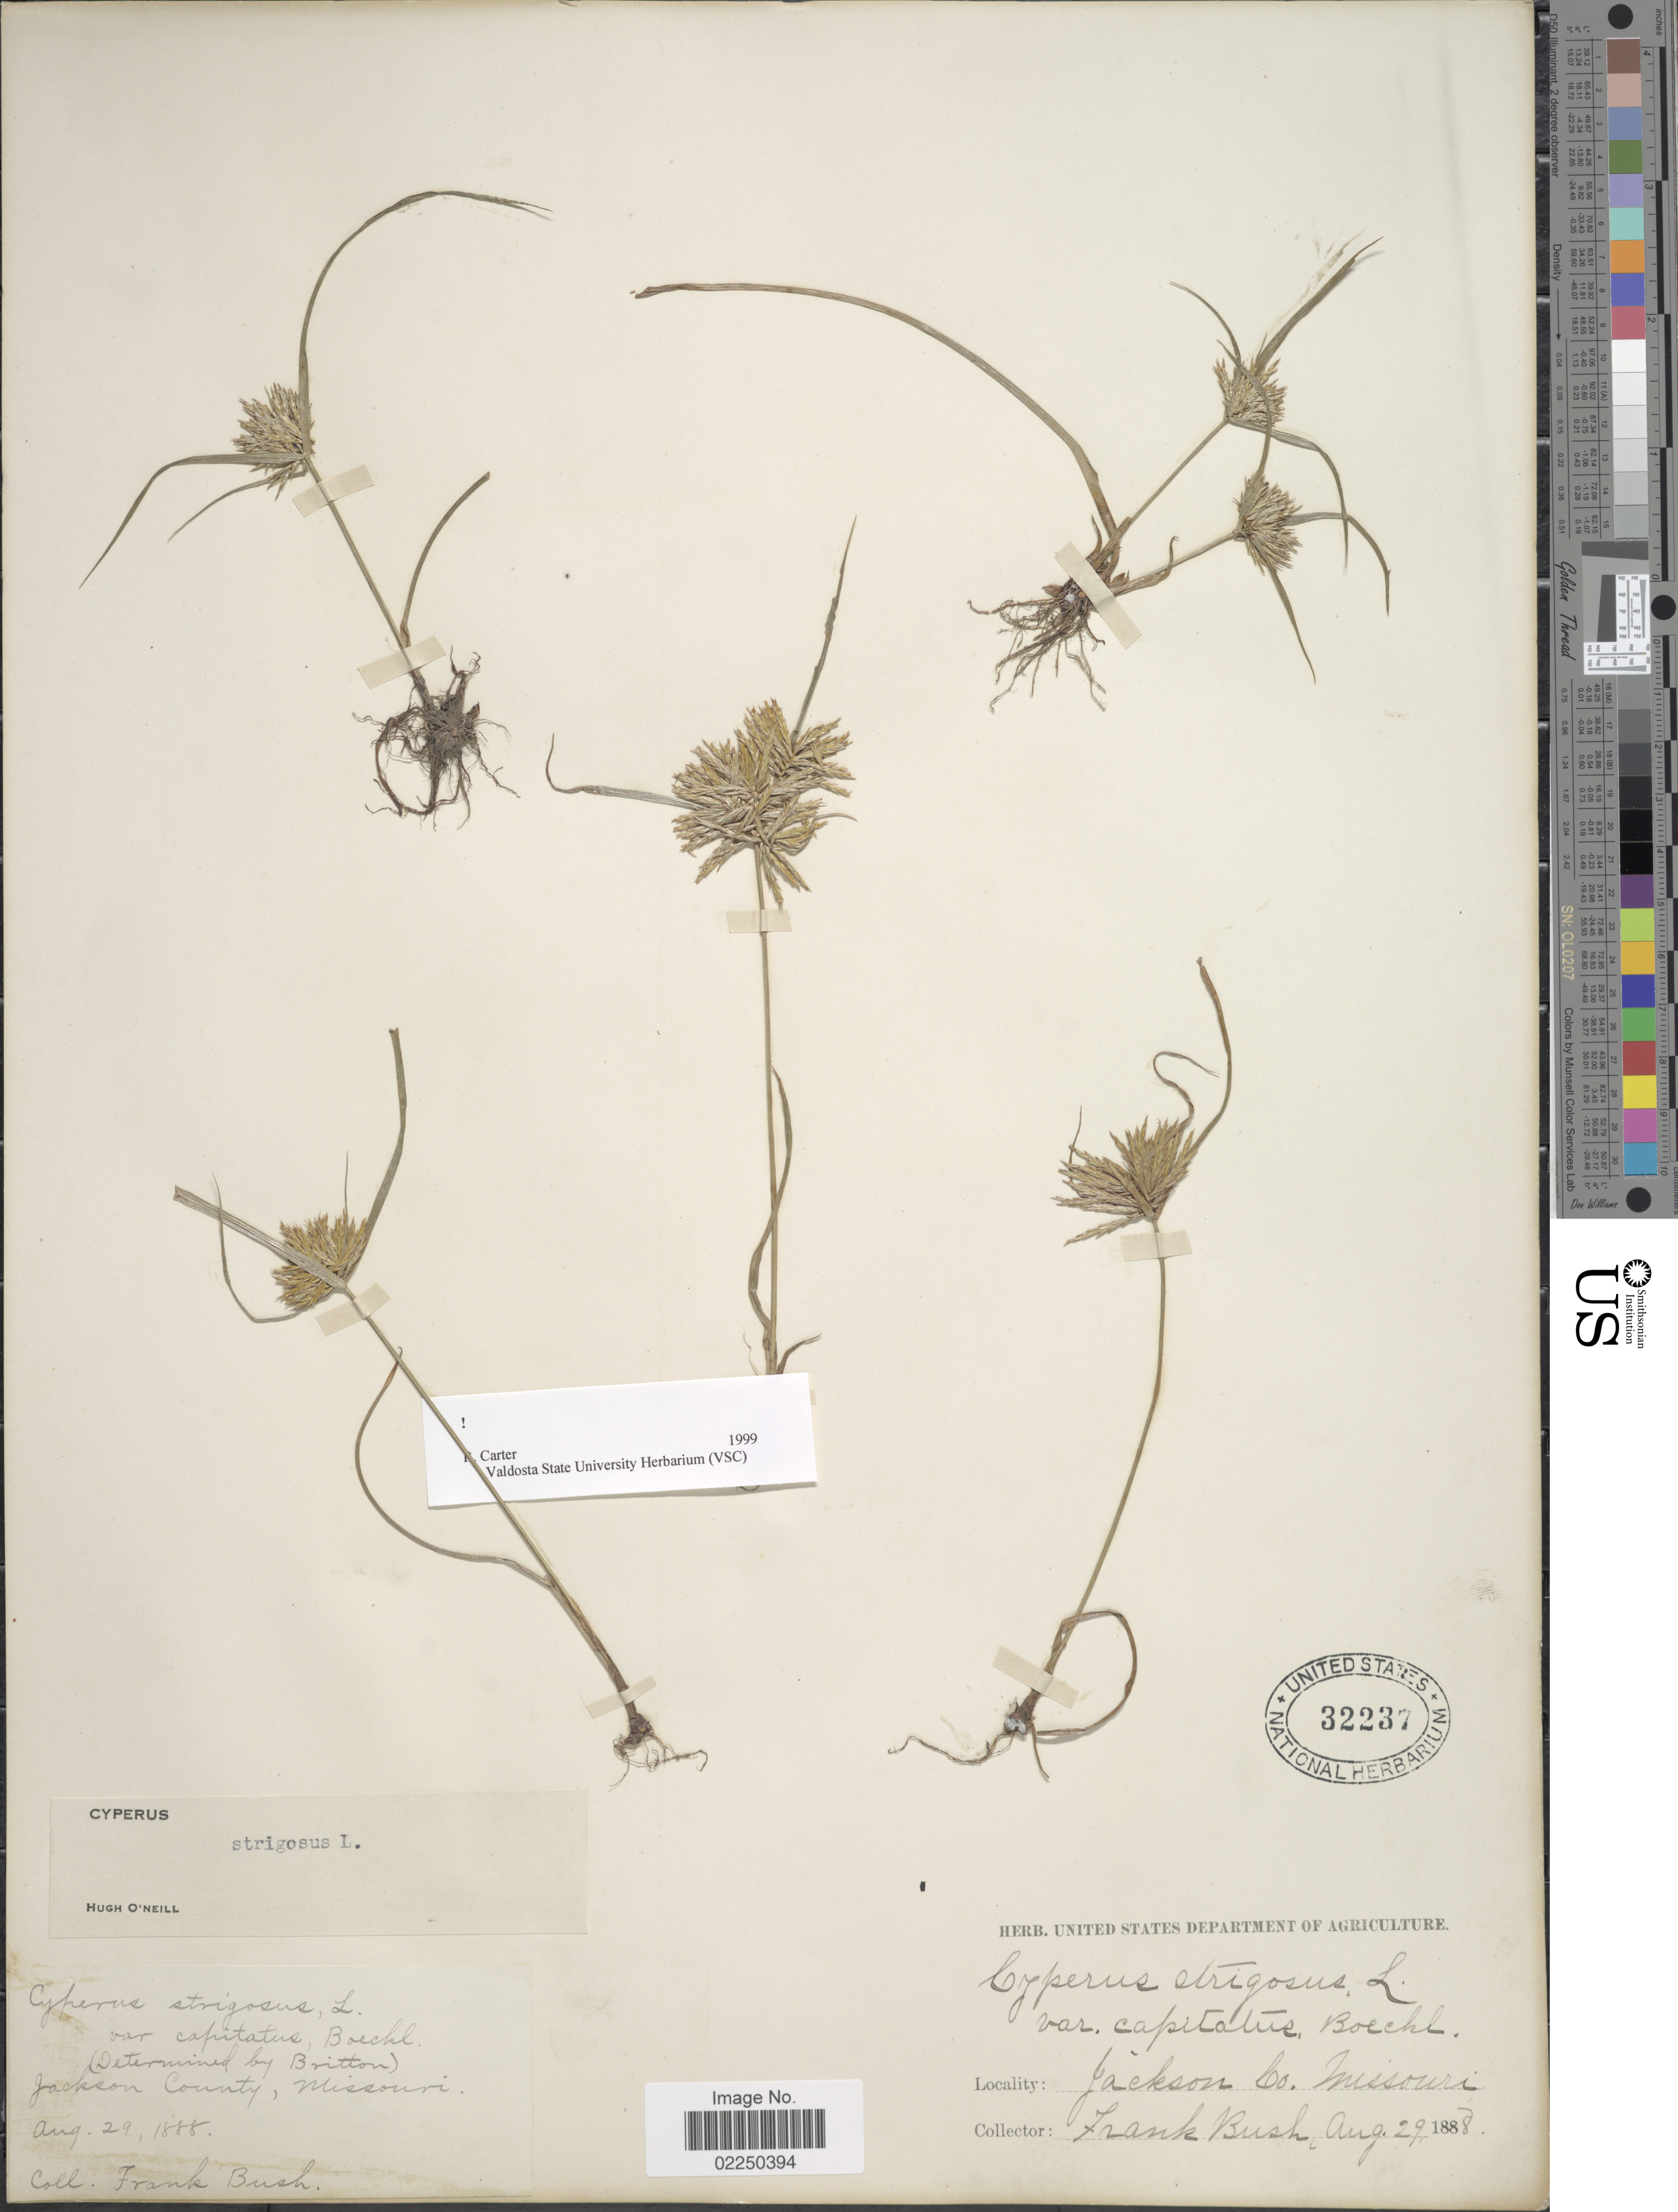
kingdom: Plantae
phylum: Tracheophyta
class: Liliopsida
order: Poales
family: Cyperaceae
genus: Cyperus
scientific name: Cyperus strigosus L.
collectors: F. Bush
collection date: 1888-08-29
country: United States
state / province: Missouri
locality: Jackson County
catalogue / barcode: US 32237